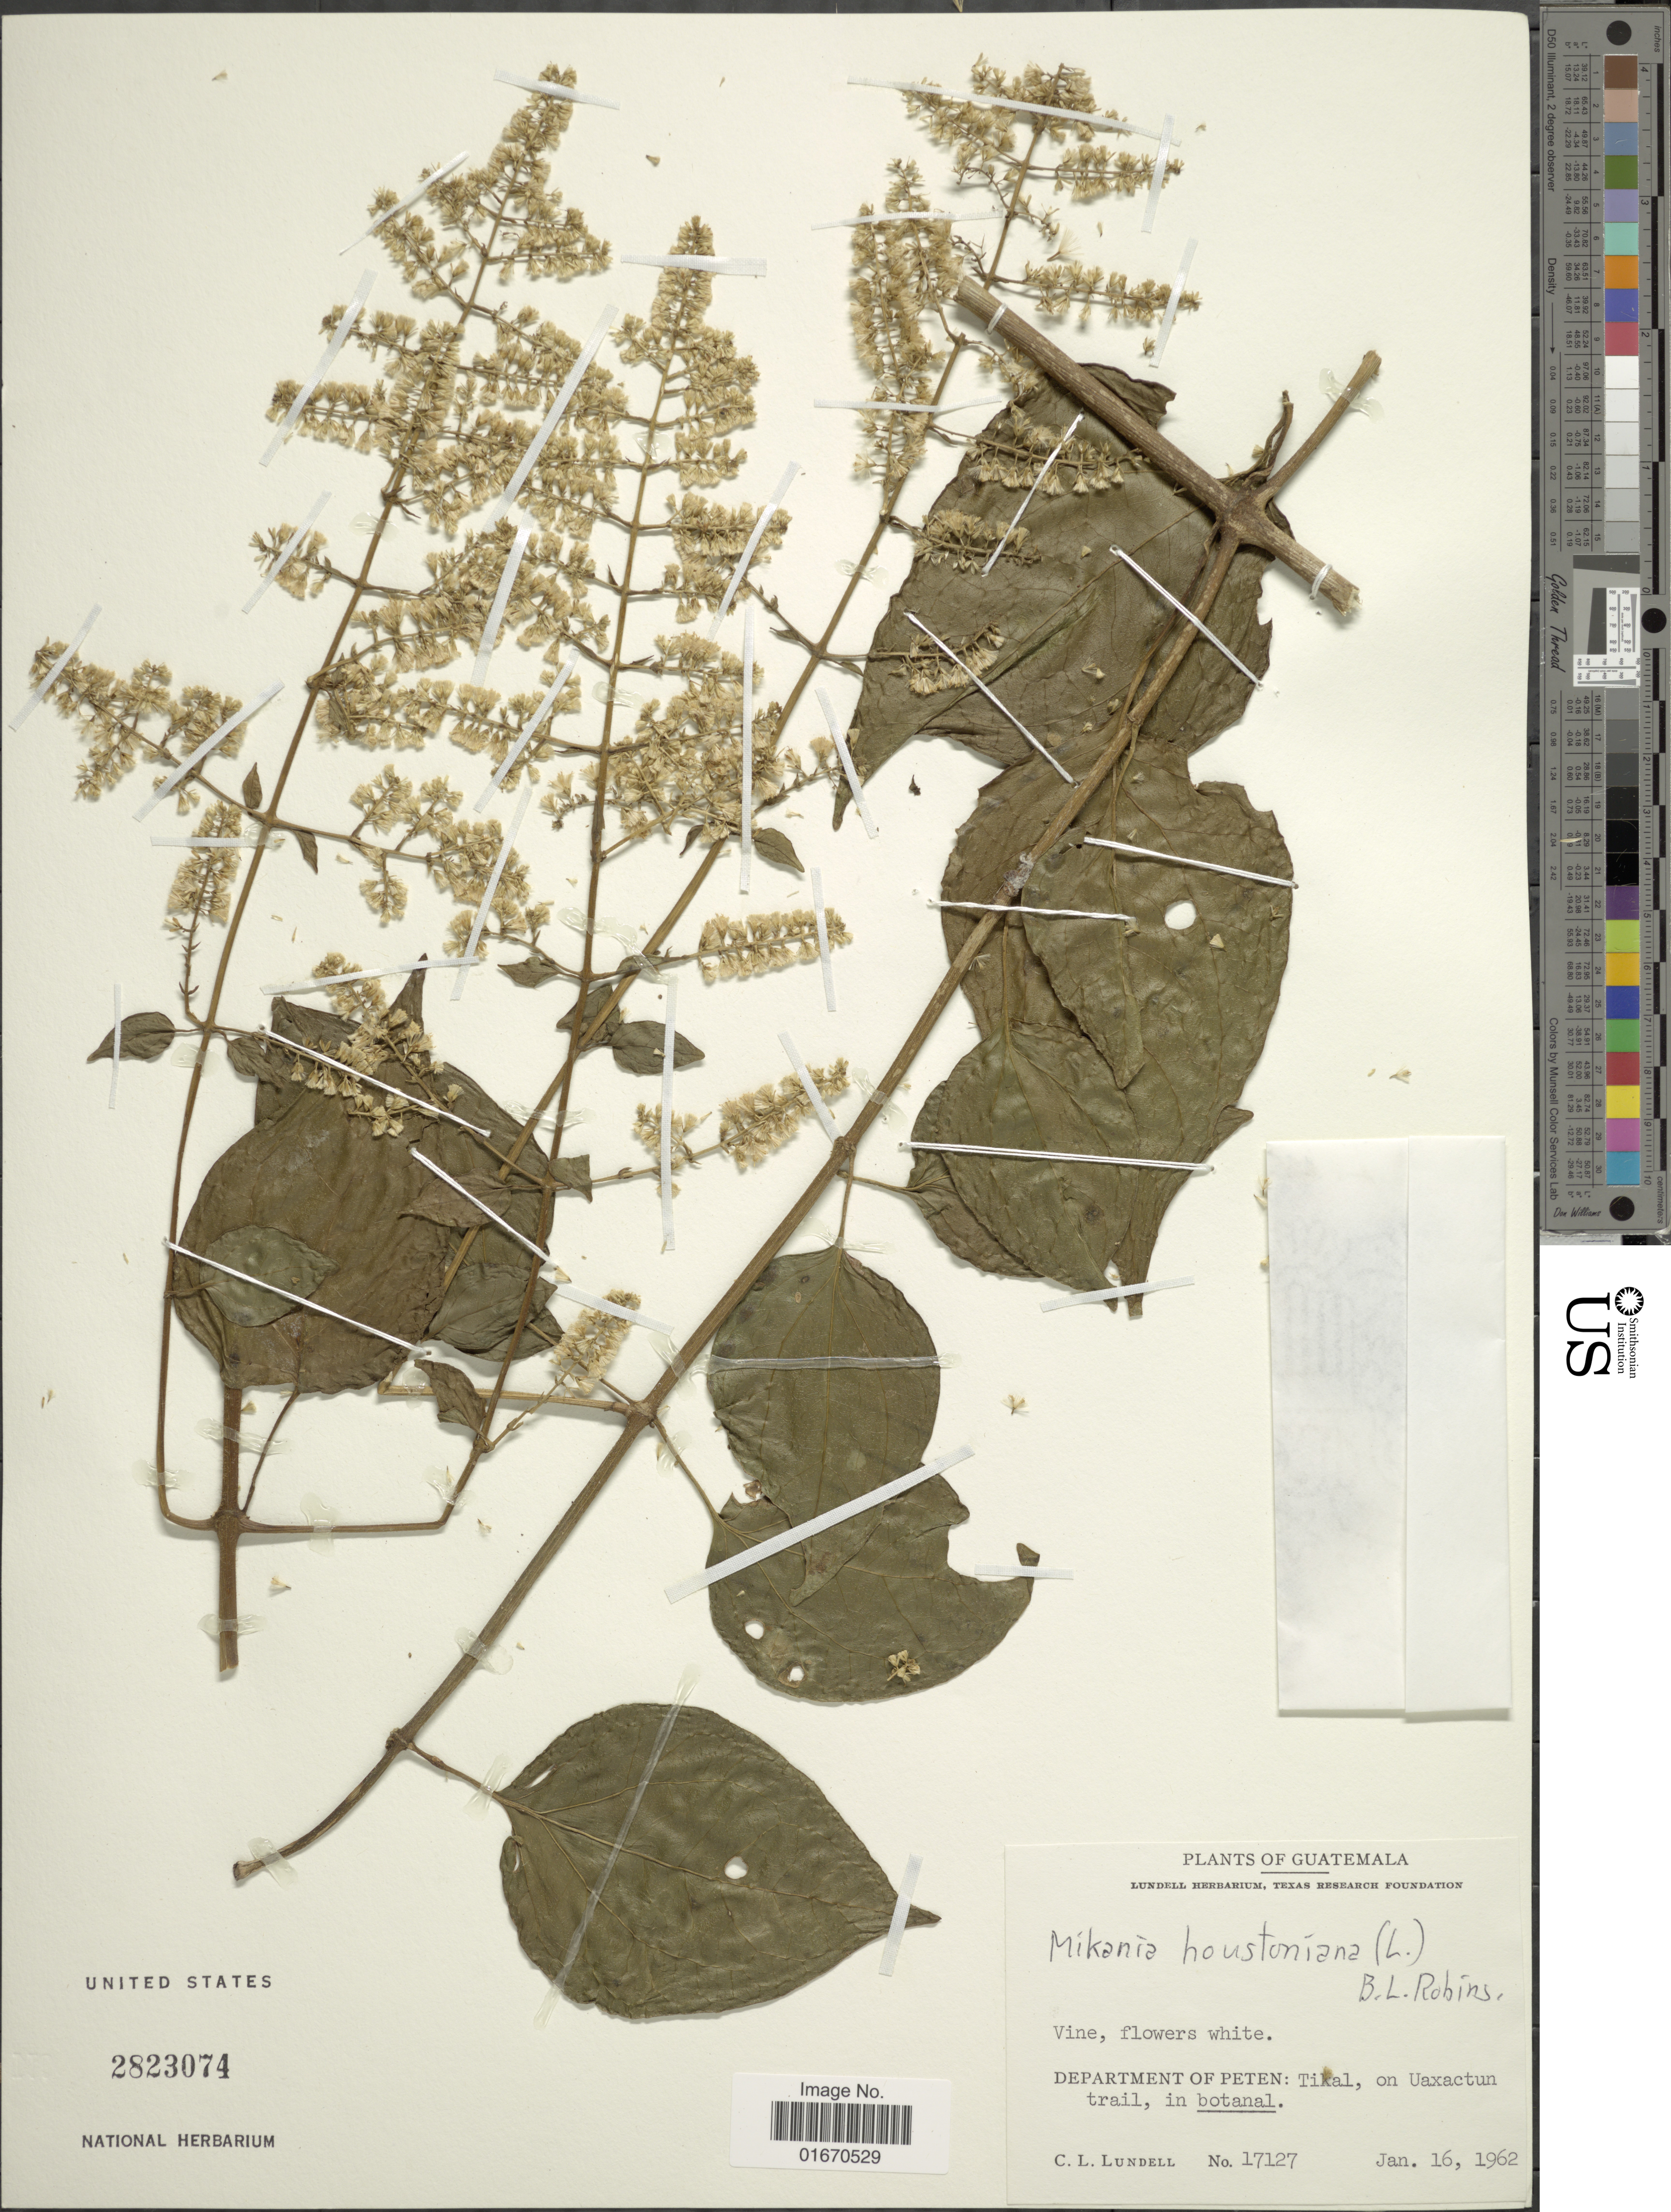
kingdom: Plantae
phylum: Tracheophyta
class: Magnoliopsida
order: Asterales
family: Asteraceae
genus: Mikania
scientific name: Mikania houstoniana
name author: (L.) B.L. Rob.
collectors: C. L. Lundell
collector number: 17127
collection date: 1962-01-16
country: Guatemala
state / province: El Petén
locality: Department of Peten, Tikal, on Uaxactun trail, in botanal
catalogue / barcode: US 2823074